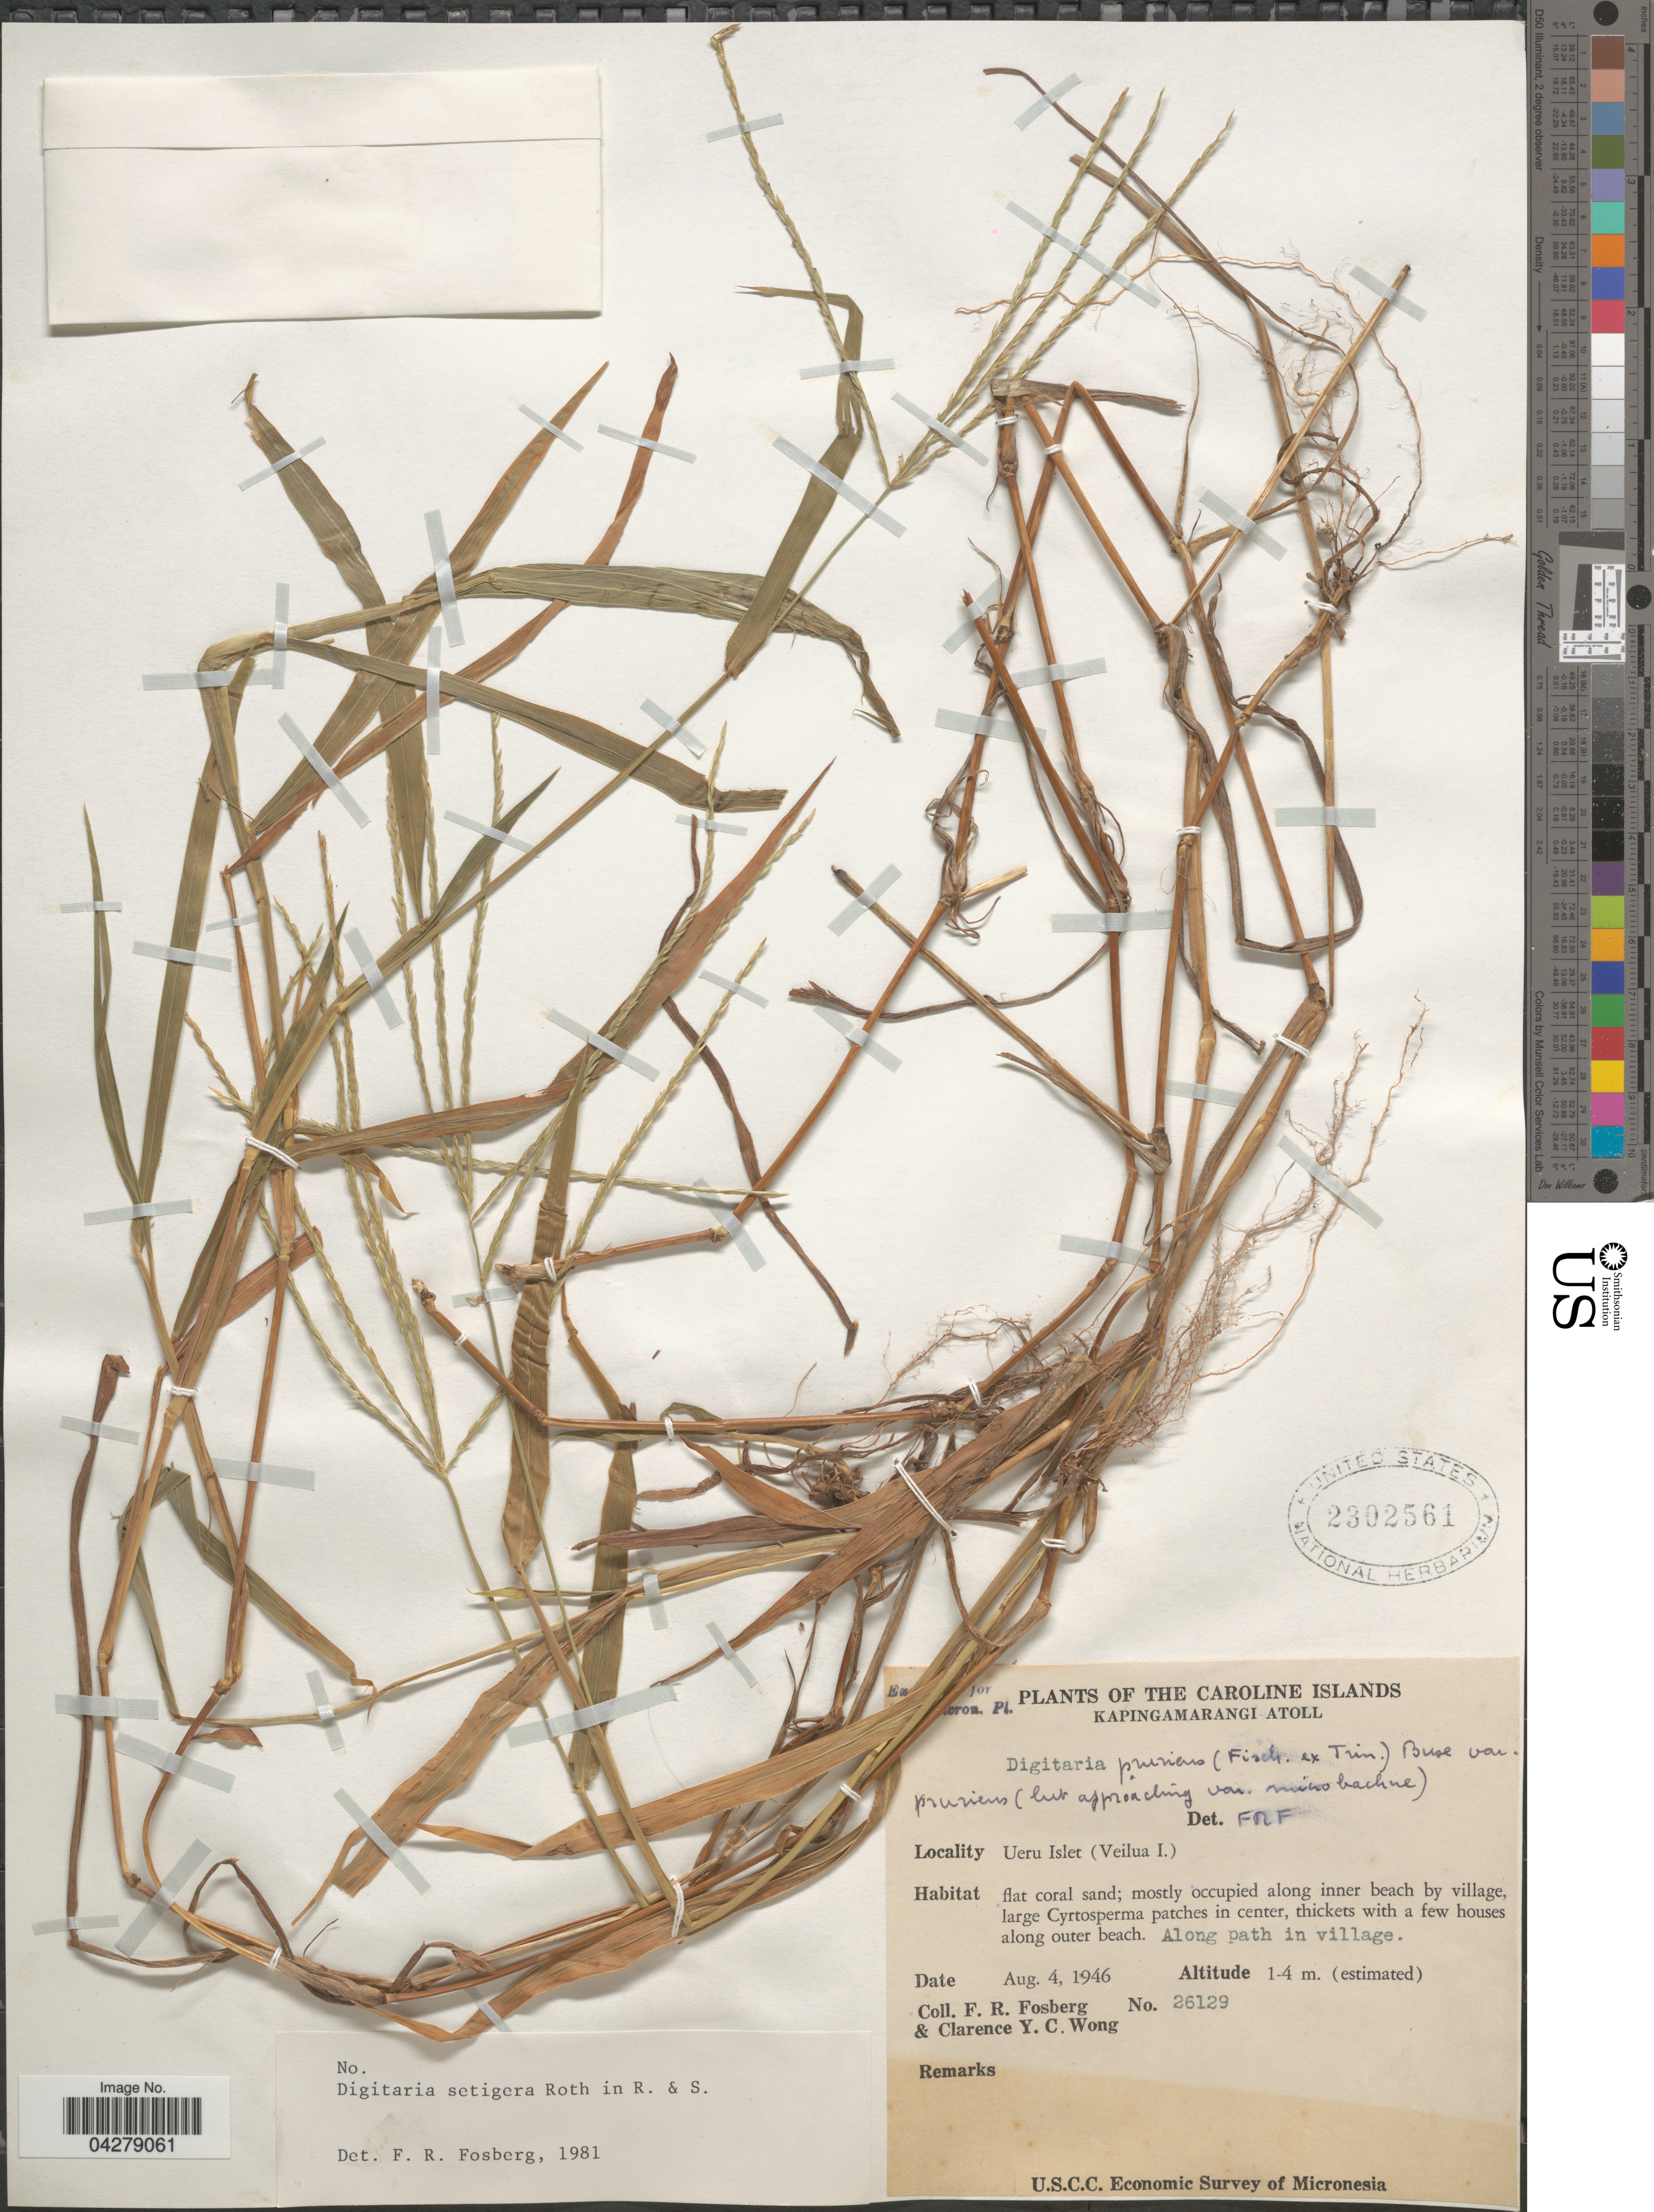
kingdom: Plantae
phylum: Tracheophyta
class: Liliopsida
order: Poales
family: Poaceae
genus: Digitaria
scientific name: Digitaria setigera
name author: Roth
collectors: F. R. Fosberg & C. Y. C. Wong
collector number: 26129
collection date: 1946-08-04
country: Micronesia, Federated States of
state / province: Pohnpei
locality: The Caroline Islands. Kapingamarangi Atoll. Ueru Islet (Veilua I.). U.S.C.C. Economic Survey of Micronesia.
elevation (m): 1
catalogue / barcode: US 2302561